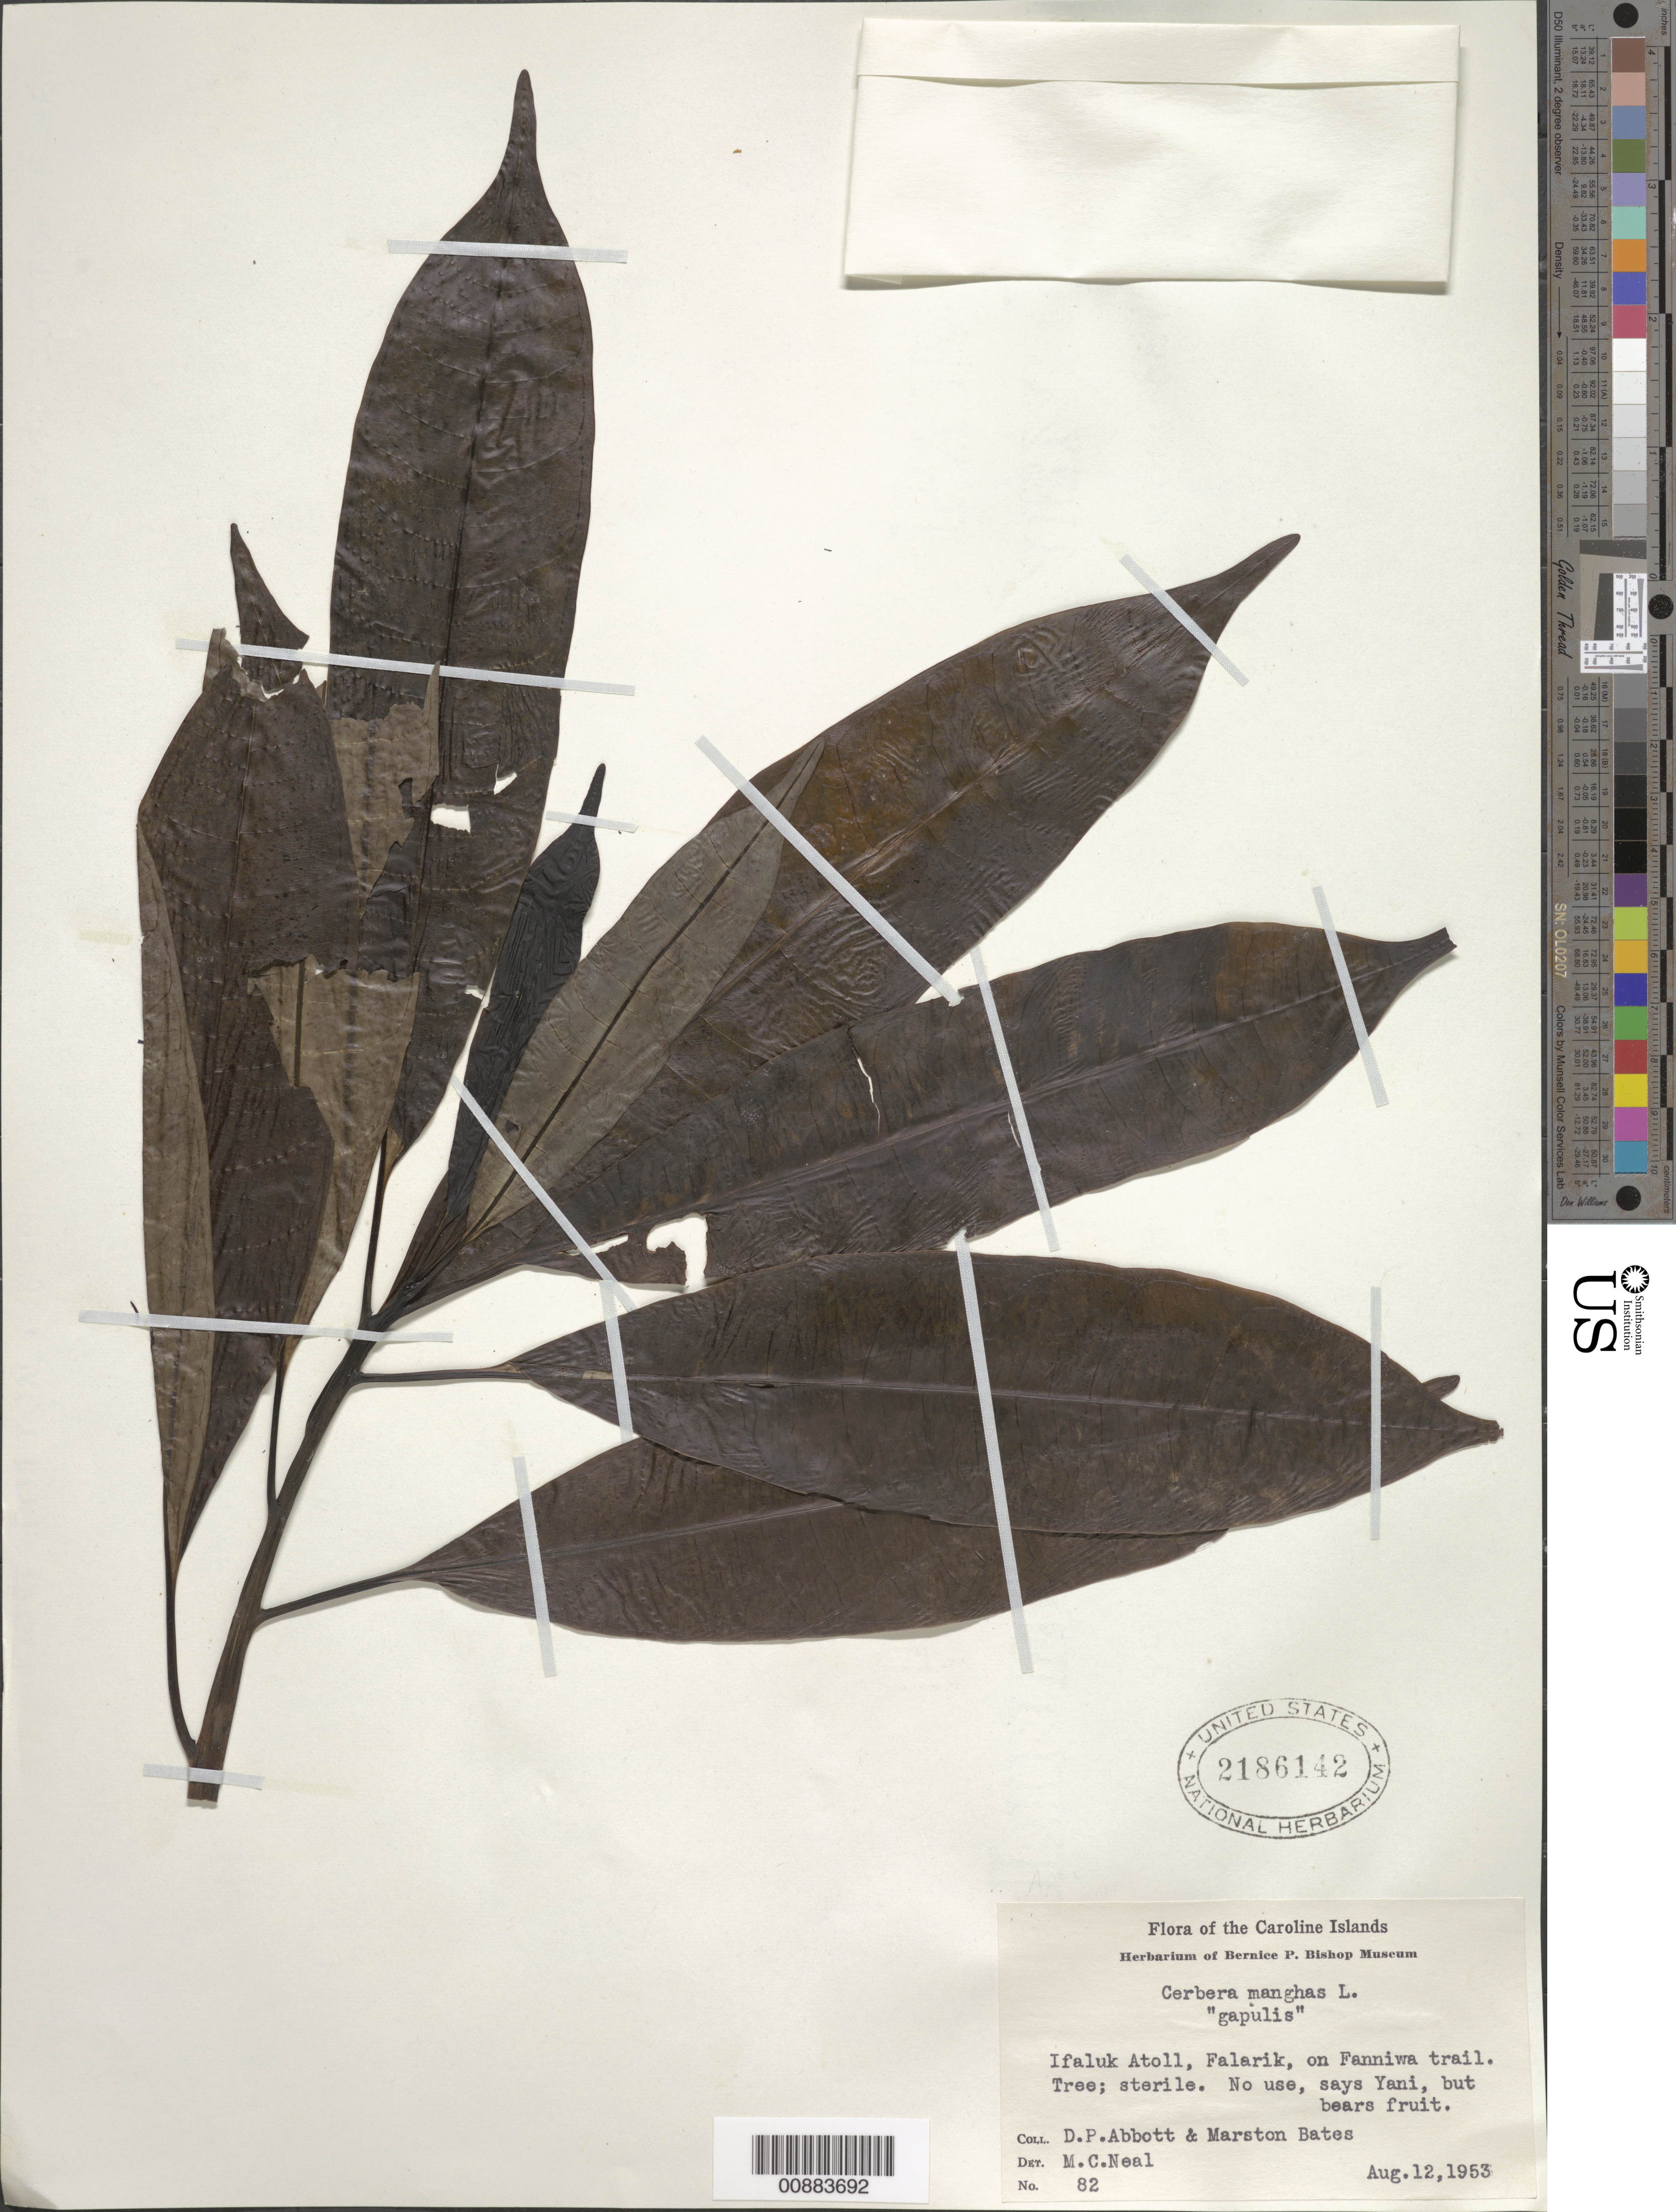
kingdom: Plantae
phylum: Tracheophyta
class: Magnoliopsida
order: Gentianales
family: Apocynaceae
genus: Cerbera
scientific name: Cerbera manghas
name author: L.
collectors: D. P. Abbott & M. Bates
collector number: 82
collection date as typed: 12 Aug 1953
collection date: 1953-08-12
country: Micronesia, Federated States of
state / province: Yap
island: Ifalik (Ifaluk) Atoll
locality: (Ifaluk Atoll), Falarik, on Fanniwa trail.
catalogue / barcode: US 2186142